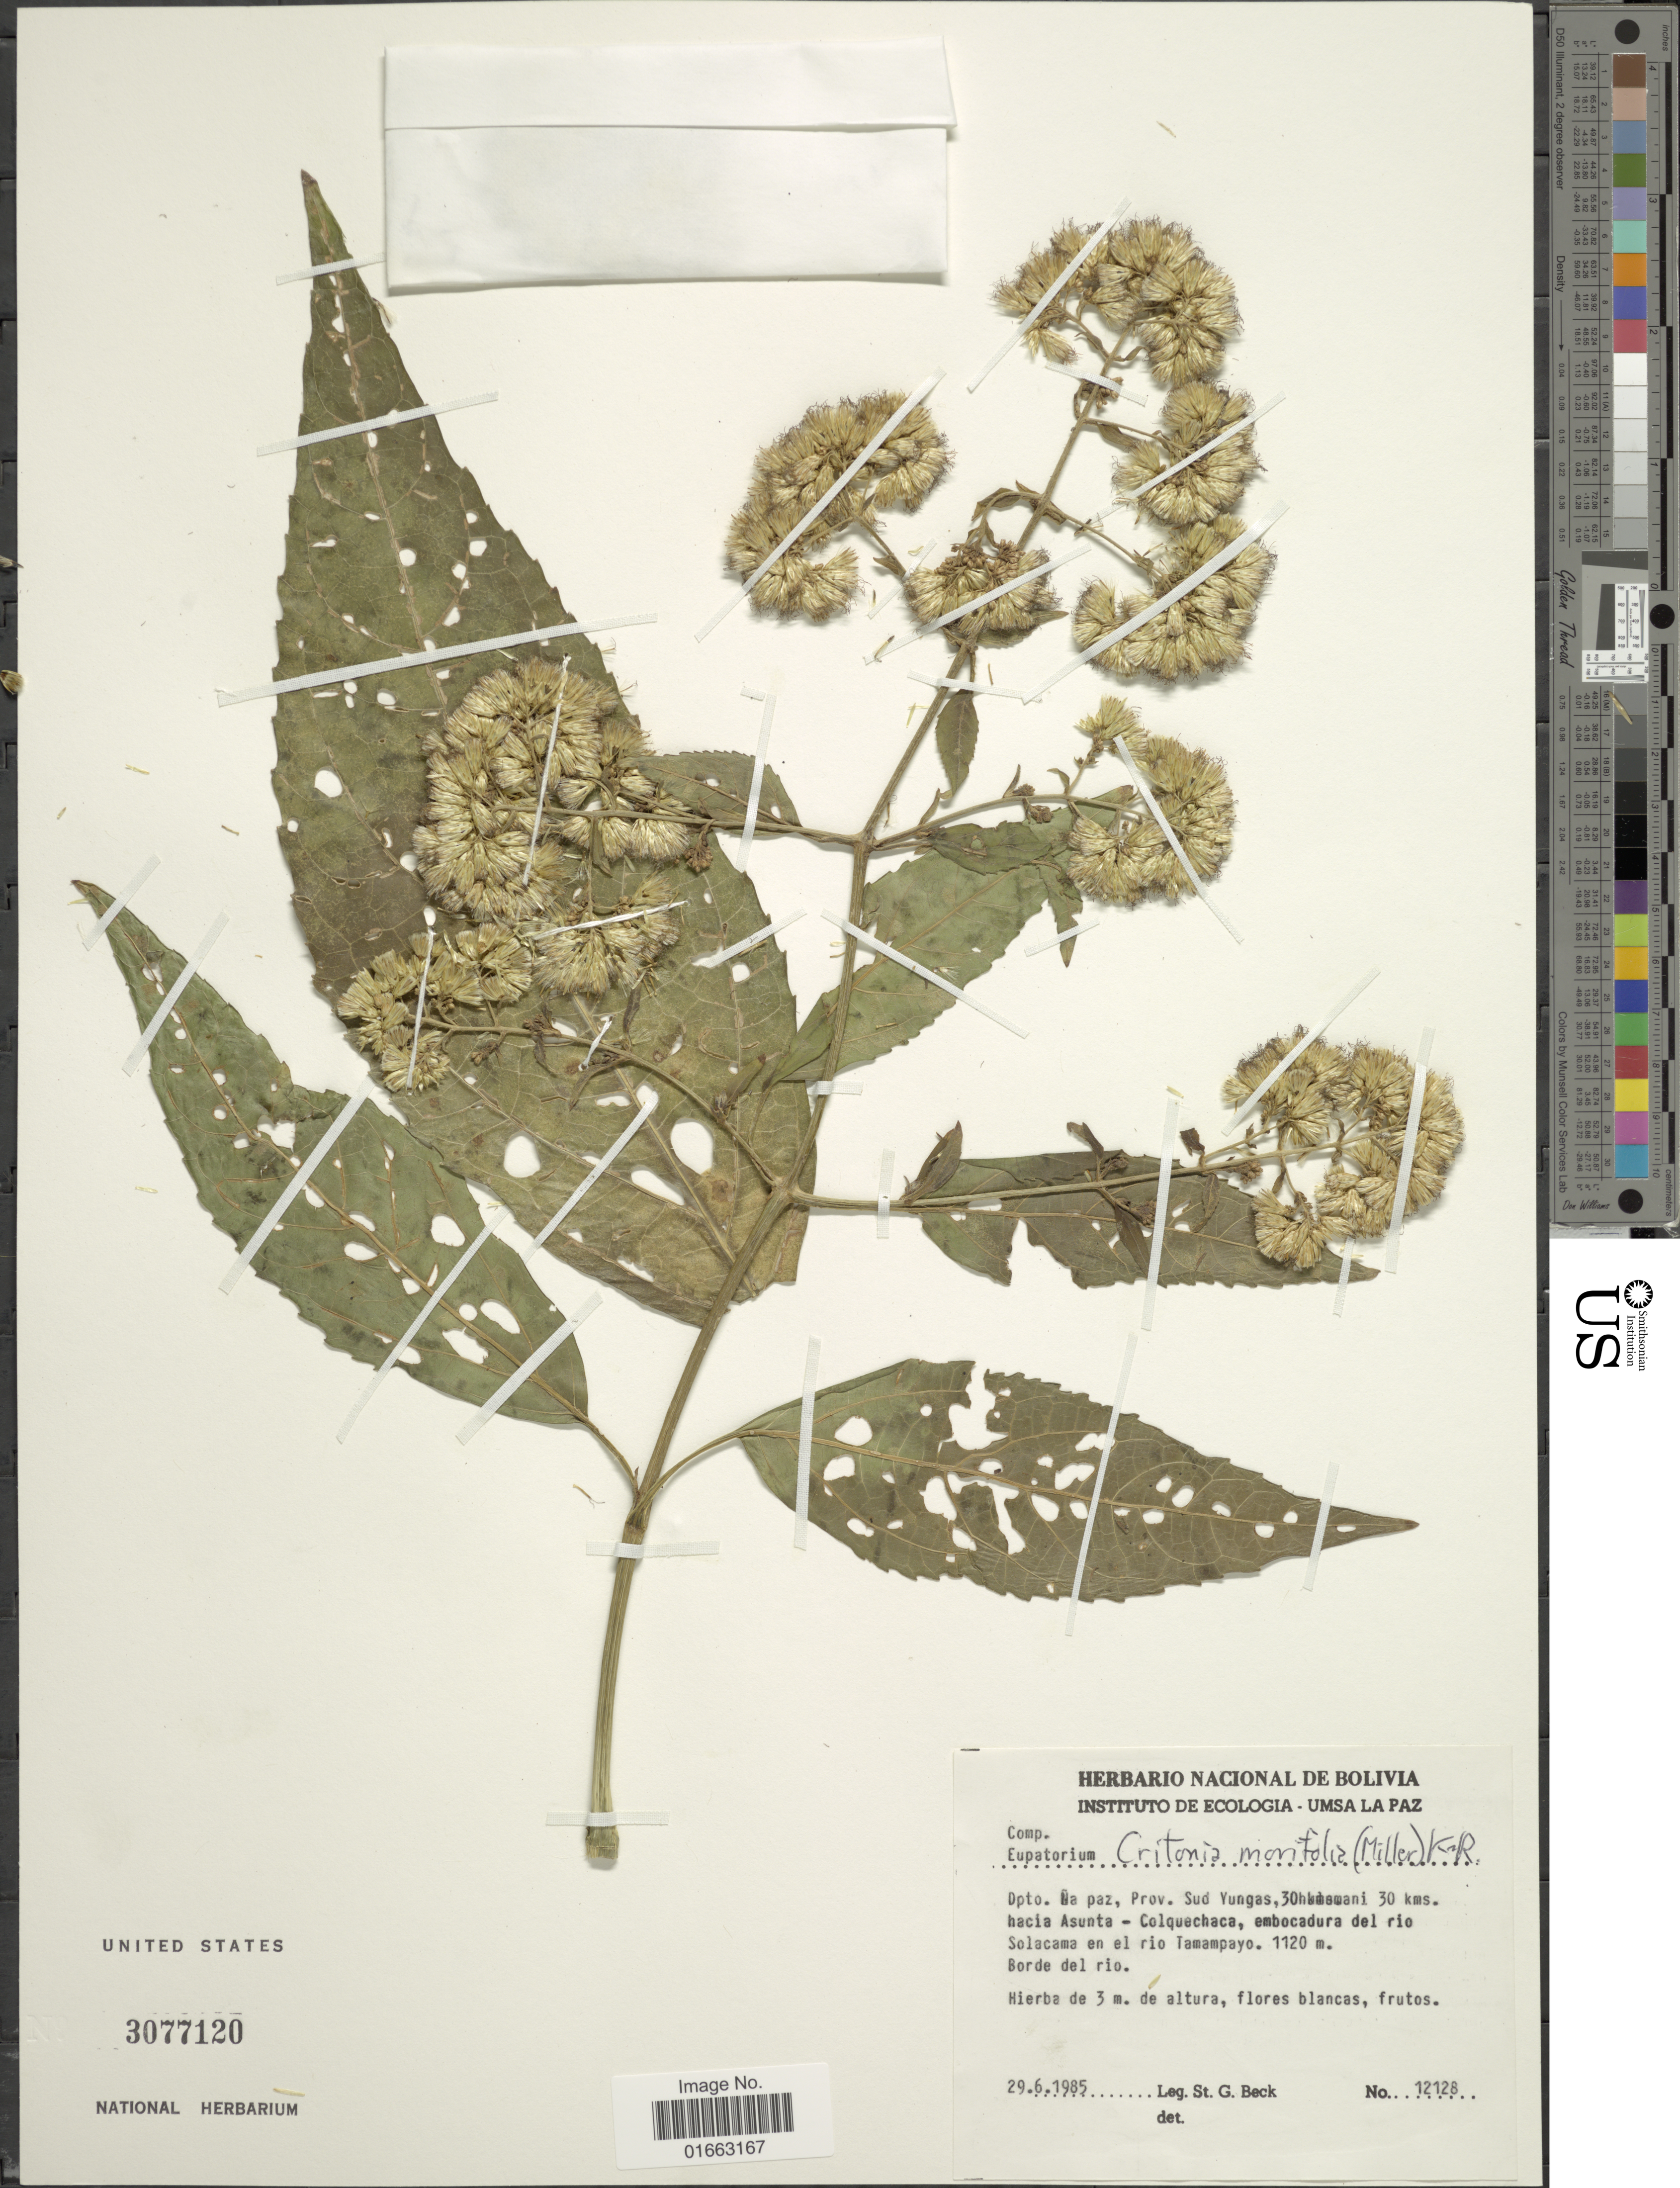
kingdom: Plantae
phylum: Tracheophyta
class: Magnoliopsida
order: Asterales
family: Asteraceae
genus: Critonia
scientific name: Critonia morifolia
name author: (Mill.) R.M. King & H. Rob.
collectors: S. G. Beck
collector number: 12128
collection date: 1985-06-29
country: Bolivia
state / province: La Paz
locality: Prov. Sud Yungas, 30hsmani 30 kms., hacia Asunta- Colquechaca, embocadura del rio Solacama en el rio Tamampayo, Borde del rio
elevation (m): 1120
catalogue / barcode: US 3077120